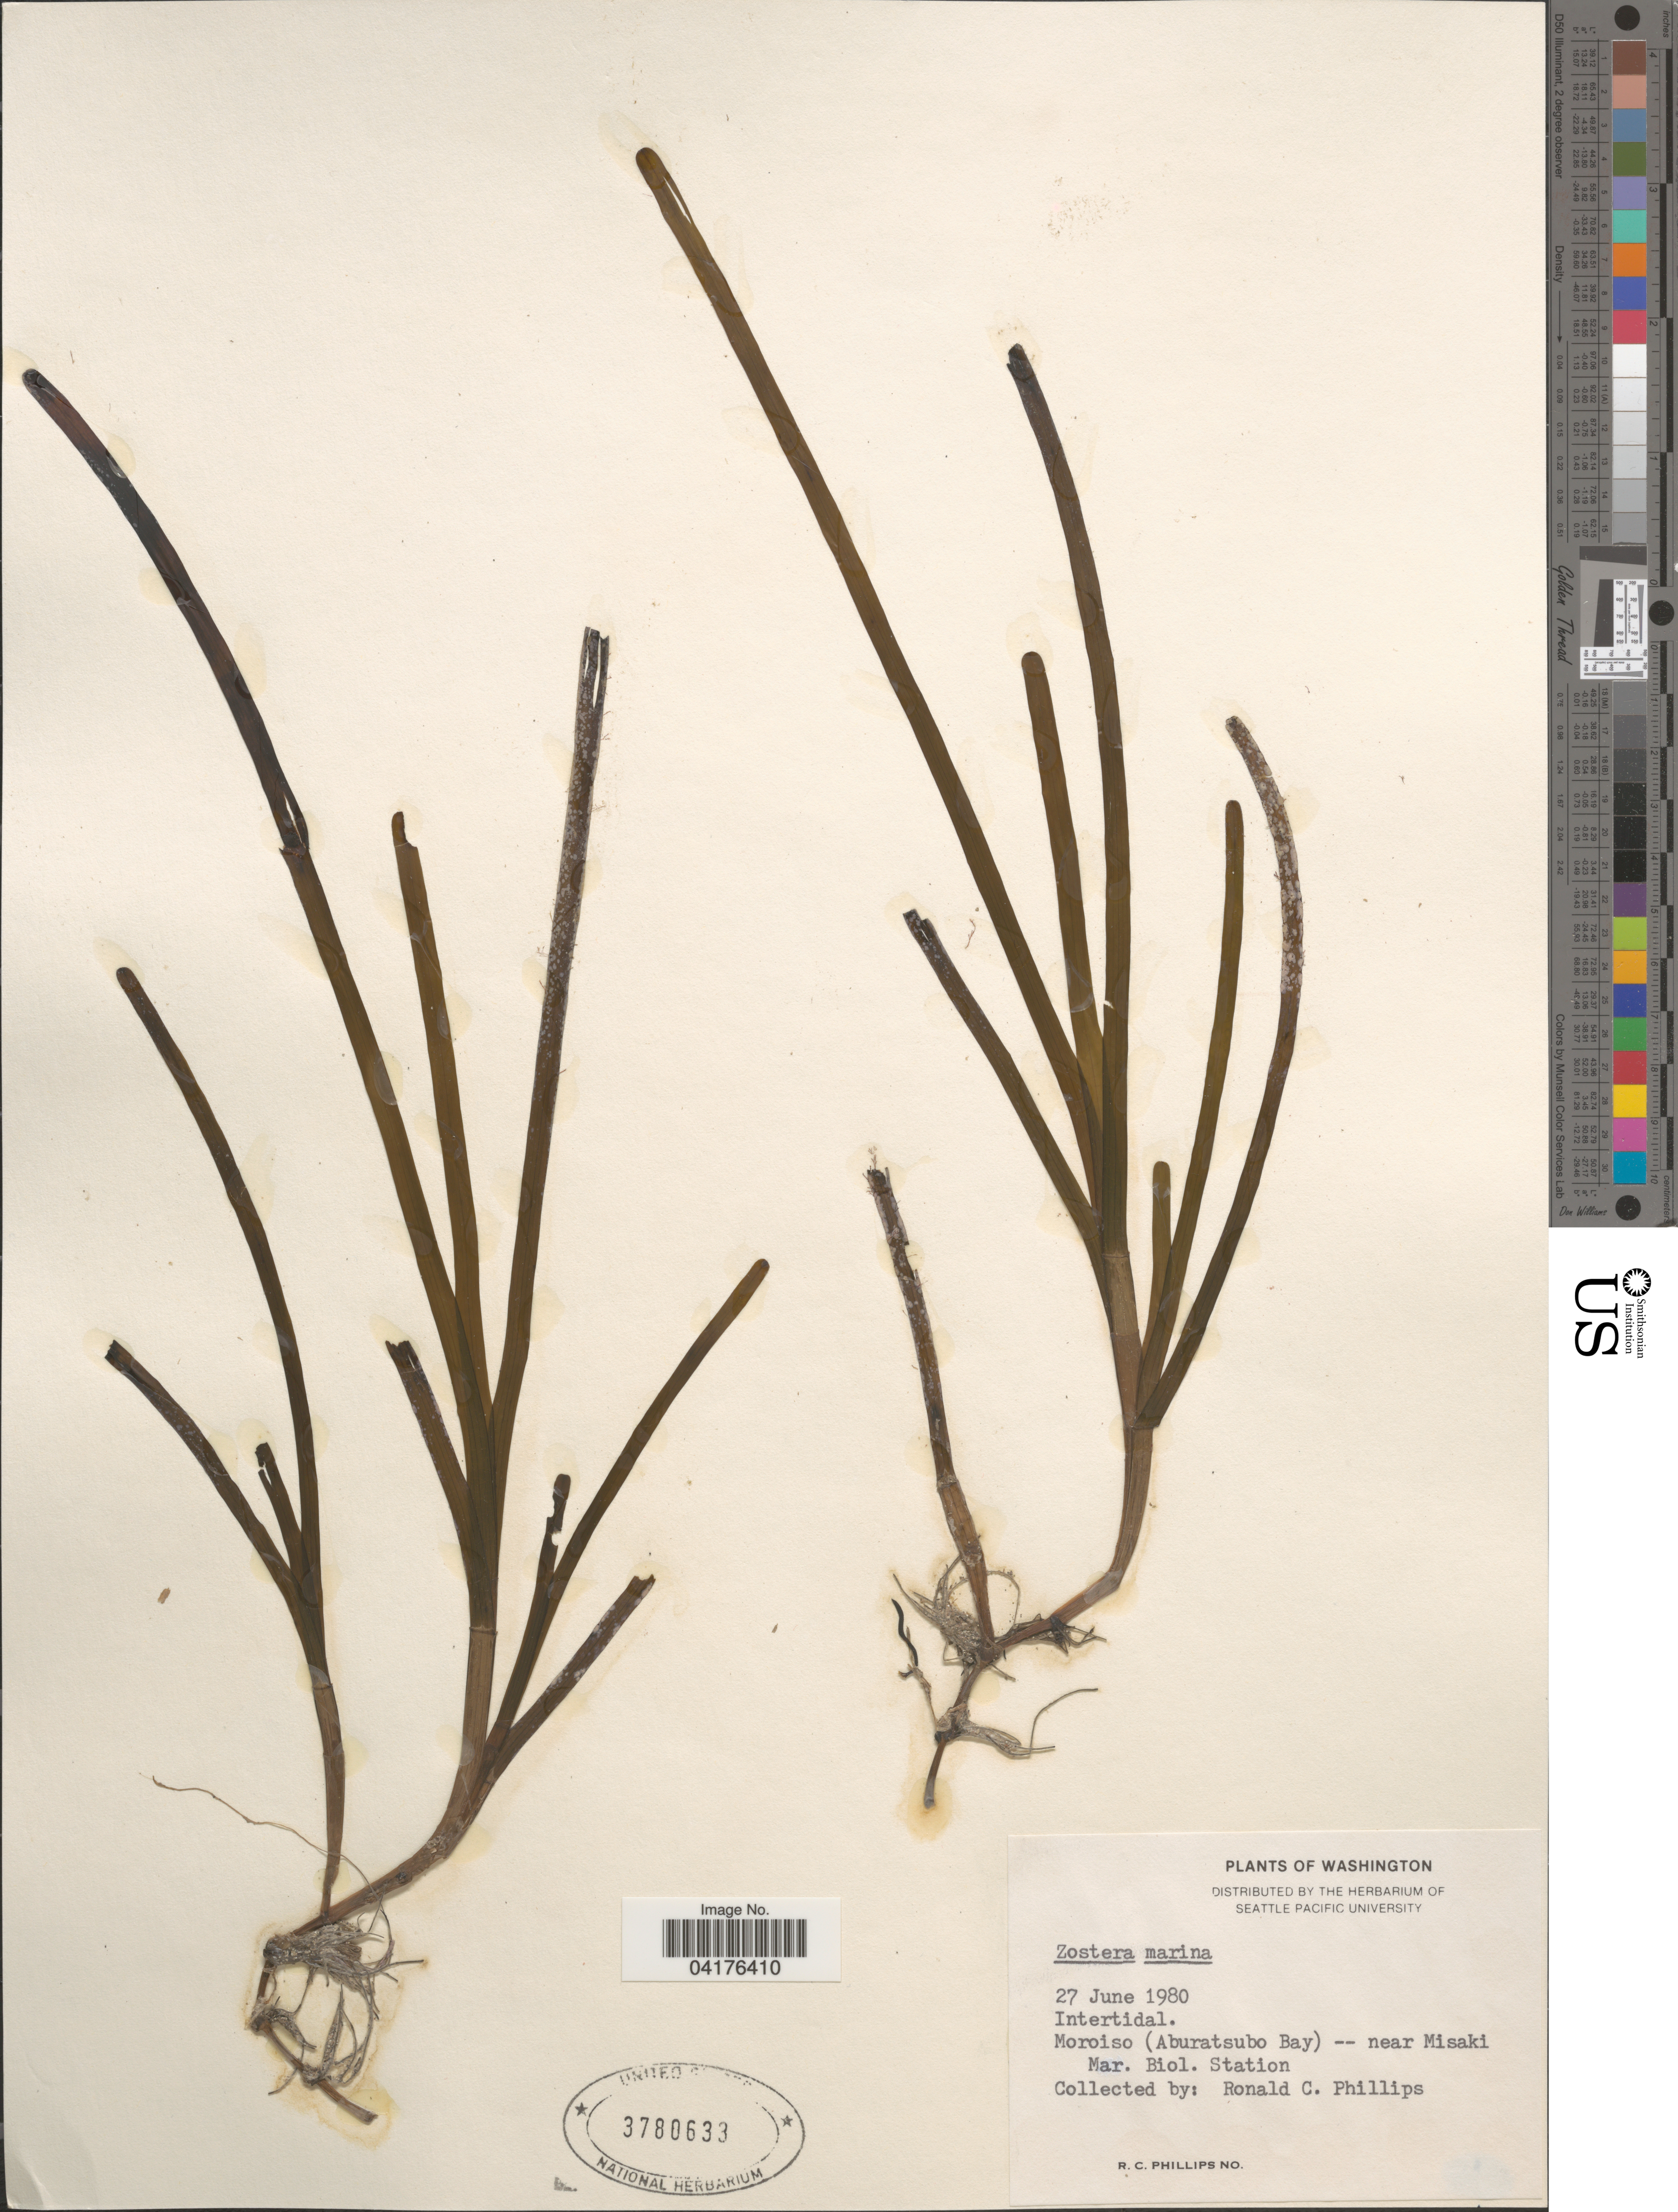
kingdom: Plantae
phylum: Tracheophyta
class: Liliopsida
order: Alismatales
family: Zosteraceae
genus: Zostera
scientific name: Zostera marina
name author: L.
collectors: R. C. Phillips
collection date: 1980-06-27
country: Japan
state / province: Kanagawa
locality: Moroiso (Aburatsubo Bay) -- near Misaki Mar. Biol. Station.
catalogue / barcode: US 3780633